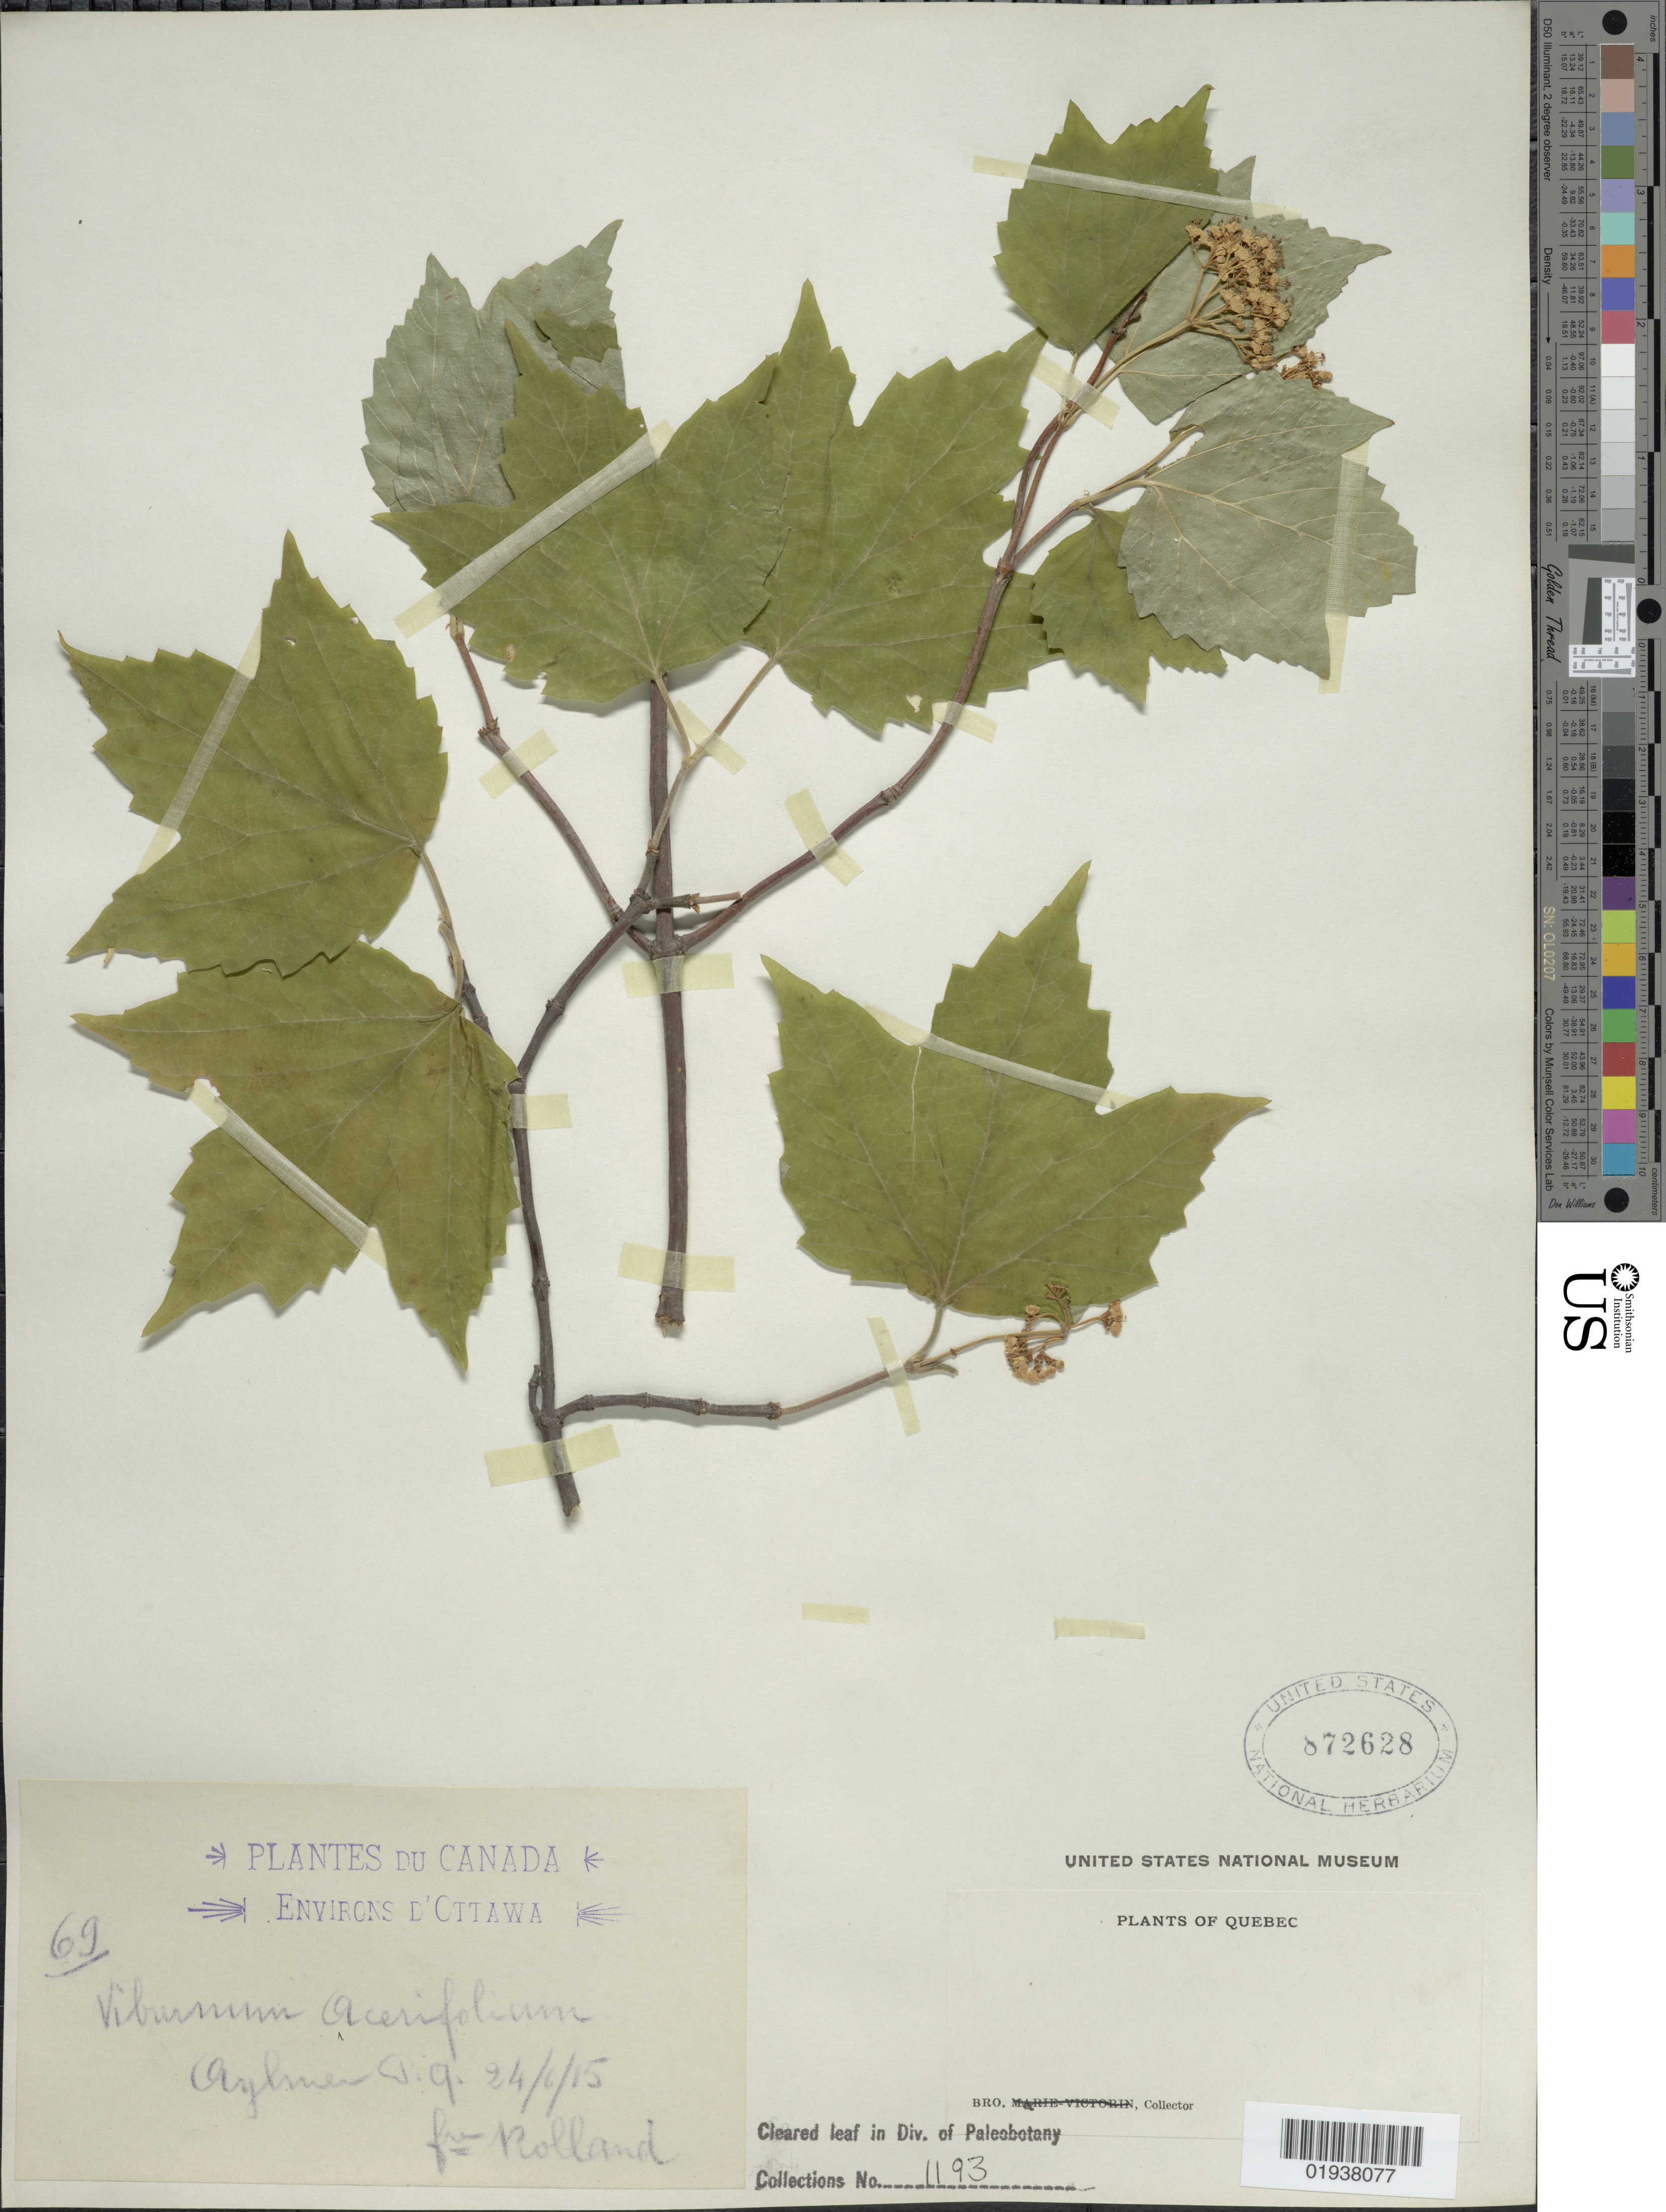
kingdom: Plantae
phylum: Tracheophyta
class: Magnoliopsida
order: Dipsacales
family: Viburnaceae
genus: Viburnum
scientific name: Viburnum acerifolium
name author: L.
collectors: B. Rolland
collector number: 69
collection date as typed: Transcribed d/m/y: 24/6/15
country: Canada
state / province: Quebec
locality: Environs d' Ottawa. Ayhner P.Q.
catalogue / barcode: US 872628